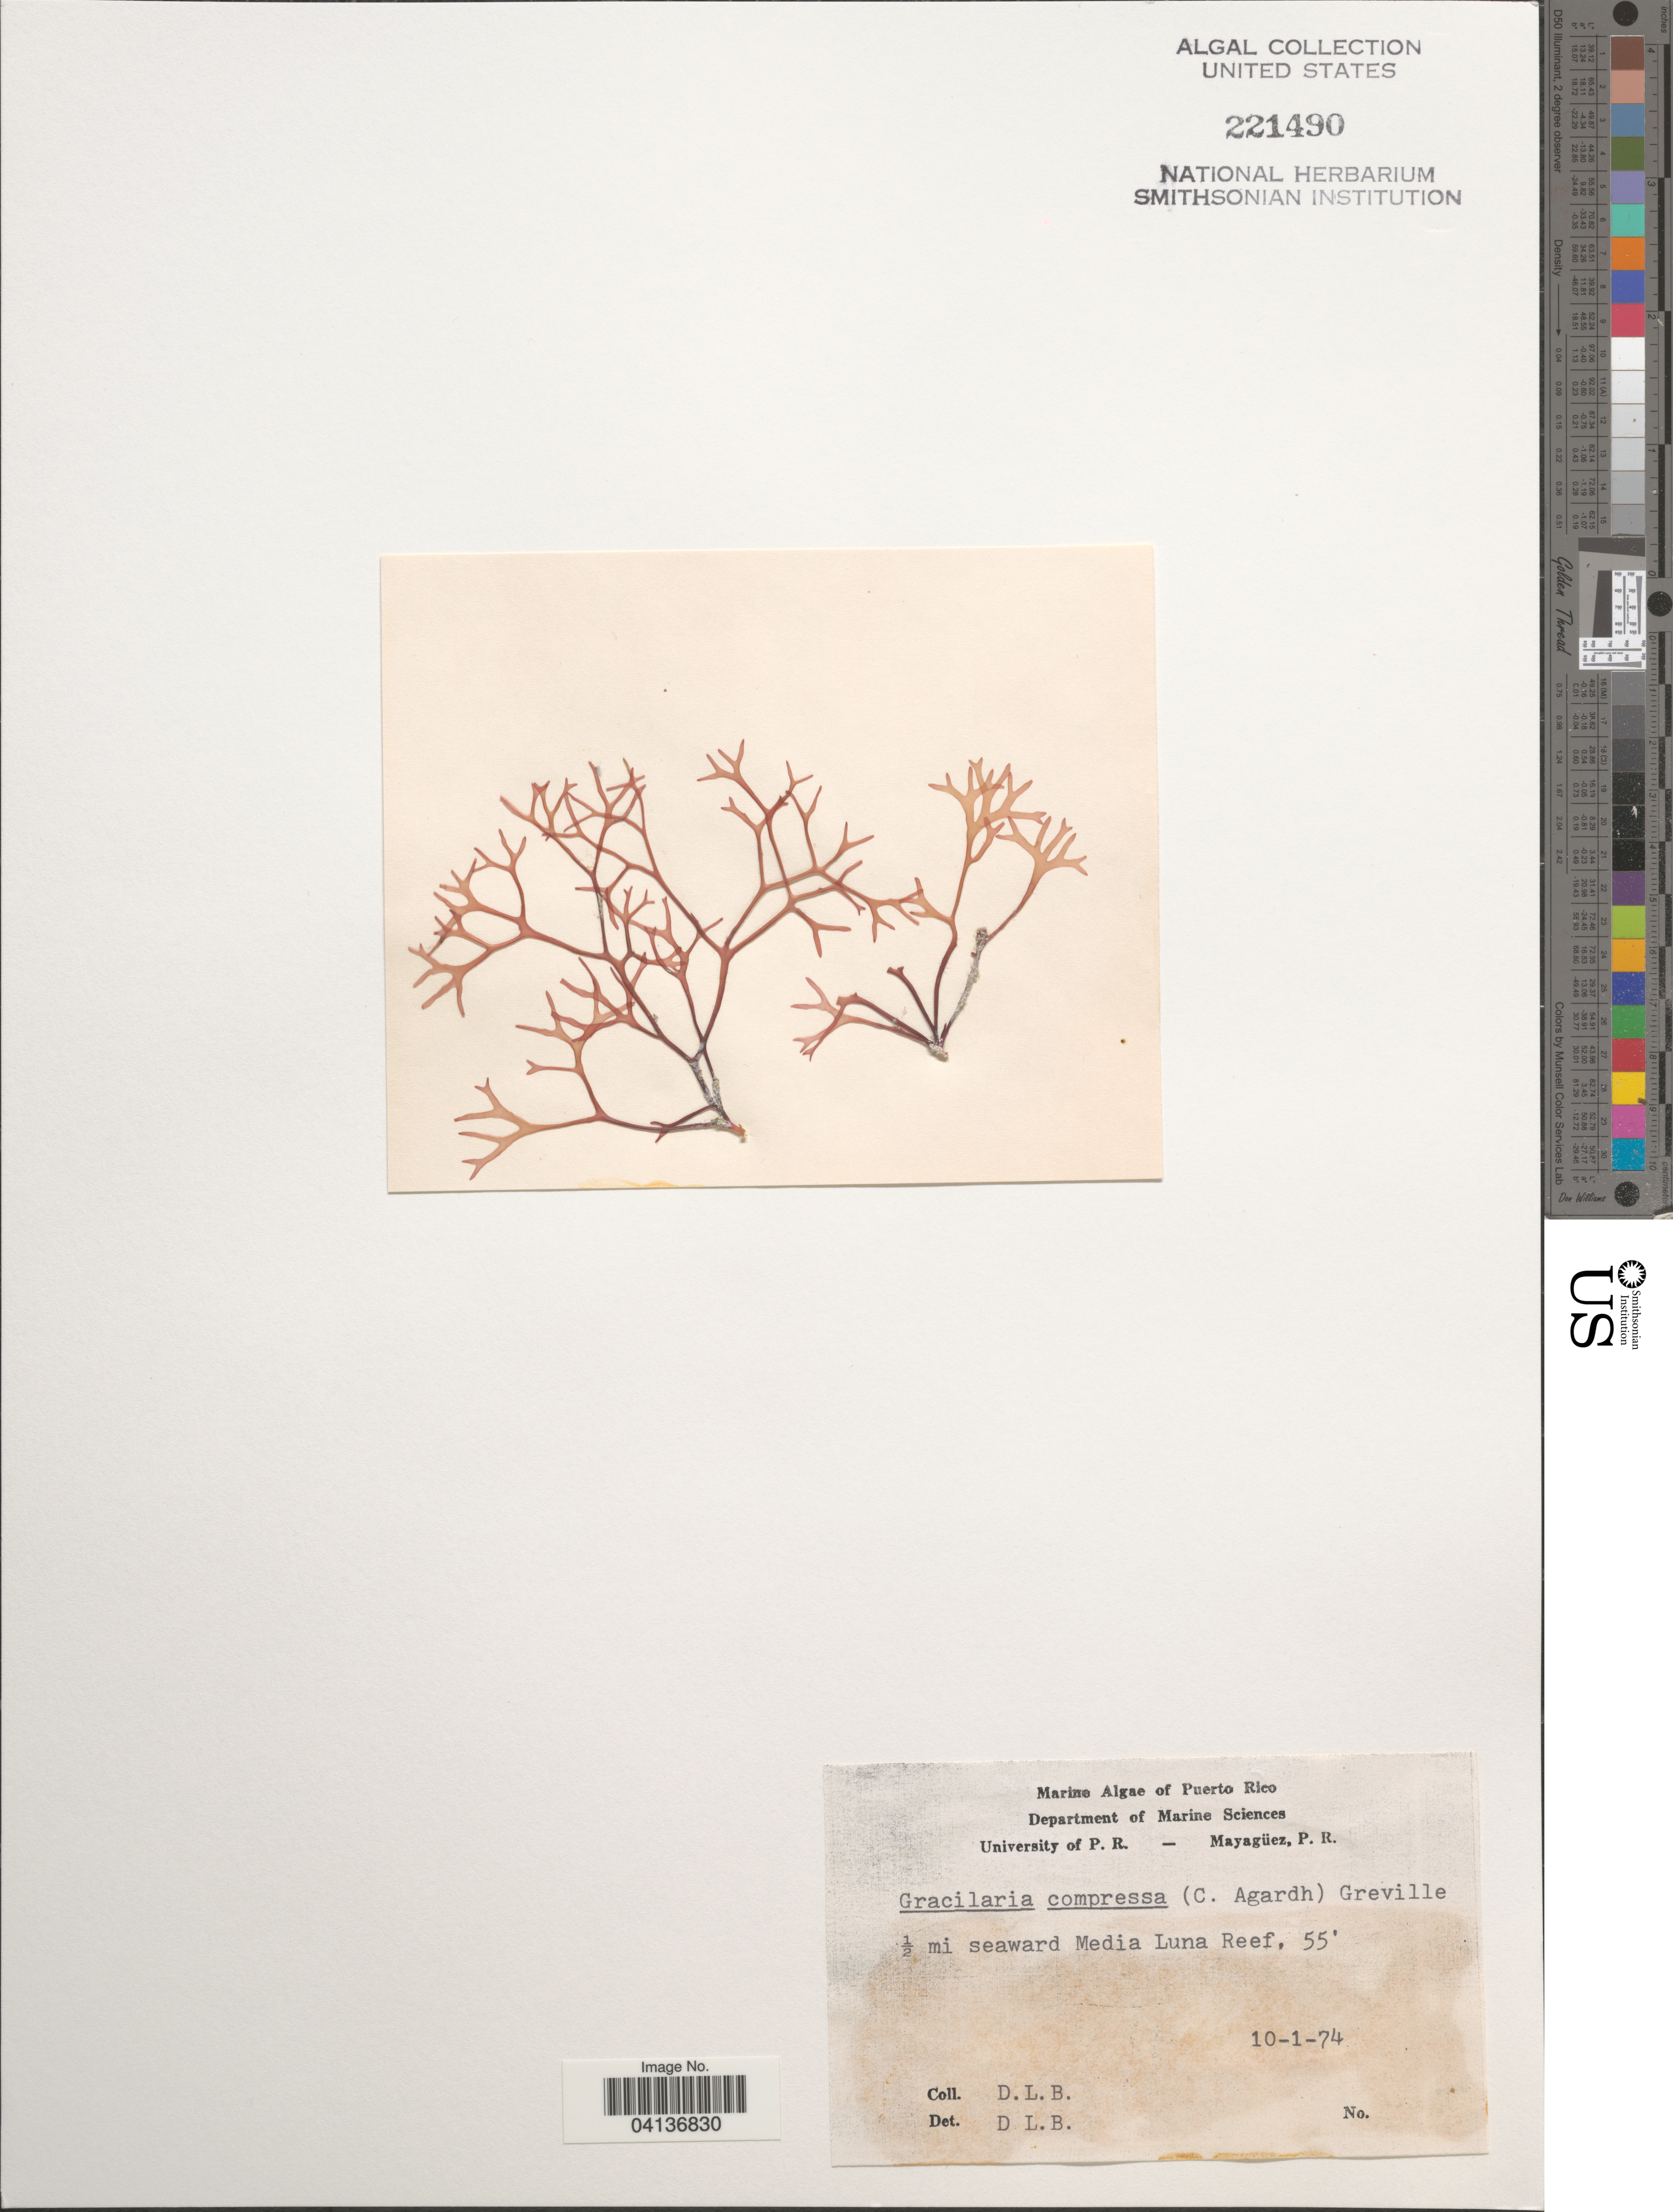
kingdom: Plantae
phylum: Rhodophyta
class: Florideophyceae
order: Gracilariales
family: Gracilariaceae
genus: Gracilaria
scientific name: Gracilaria compressa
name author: (C. Agardh) Grev.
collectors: D. L. B.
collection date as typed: Transcribed d/m/y: 10/1/74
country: Puerto Rico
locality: ½ mi seaward Media Luna Reef.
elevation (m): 17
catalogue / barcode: US 221490